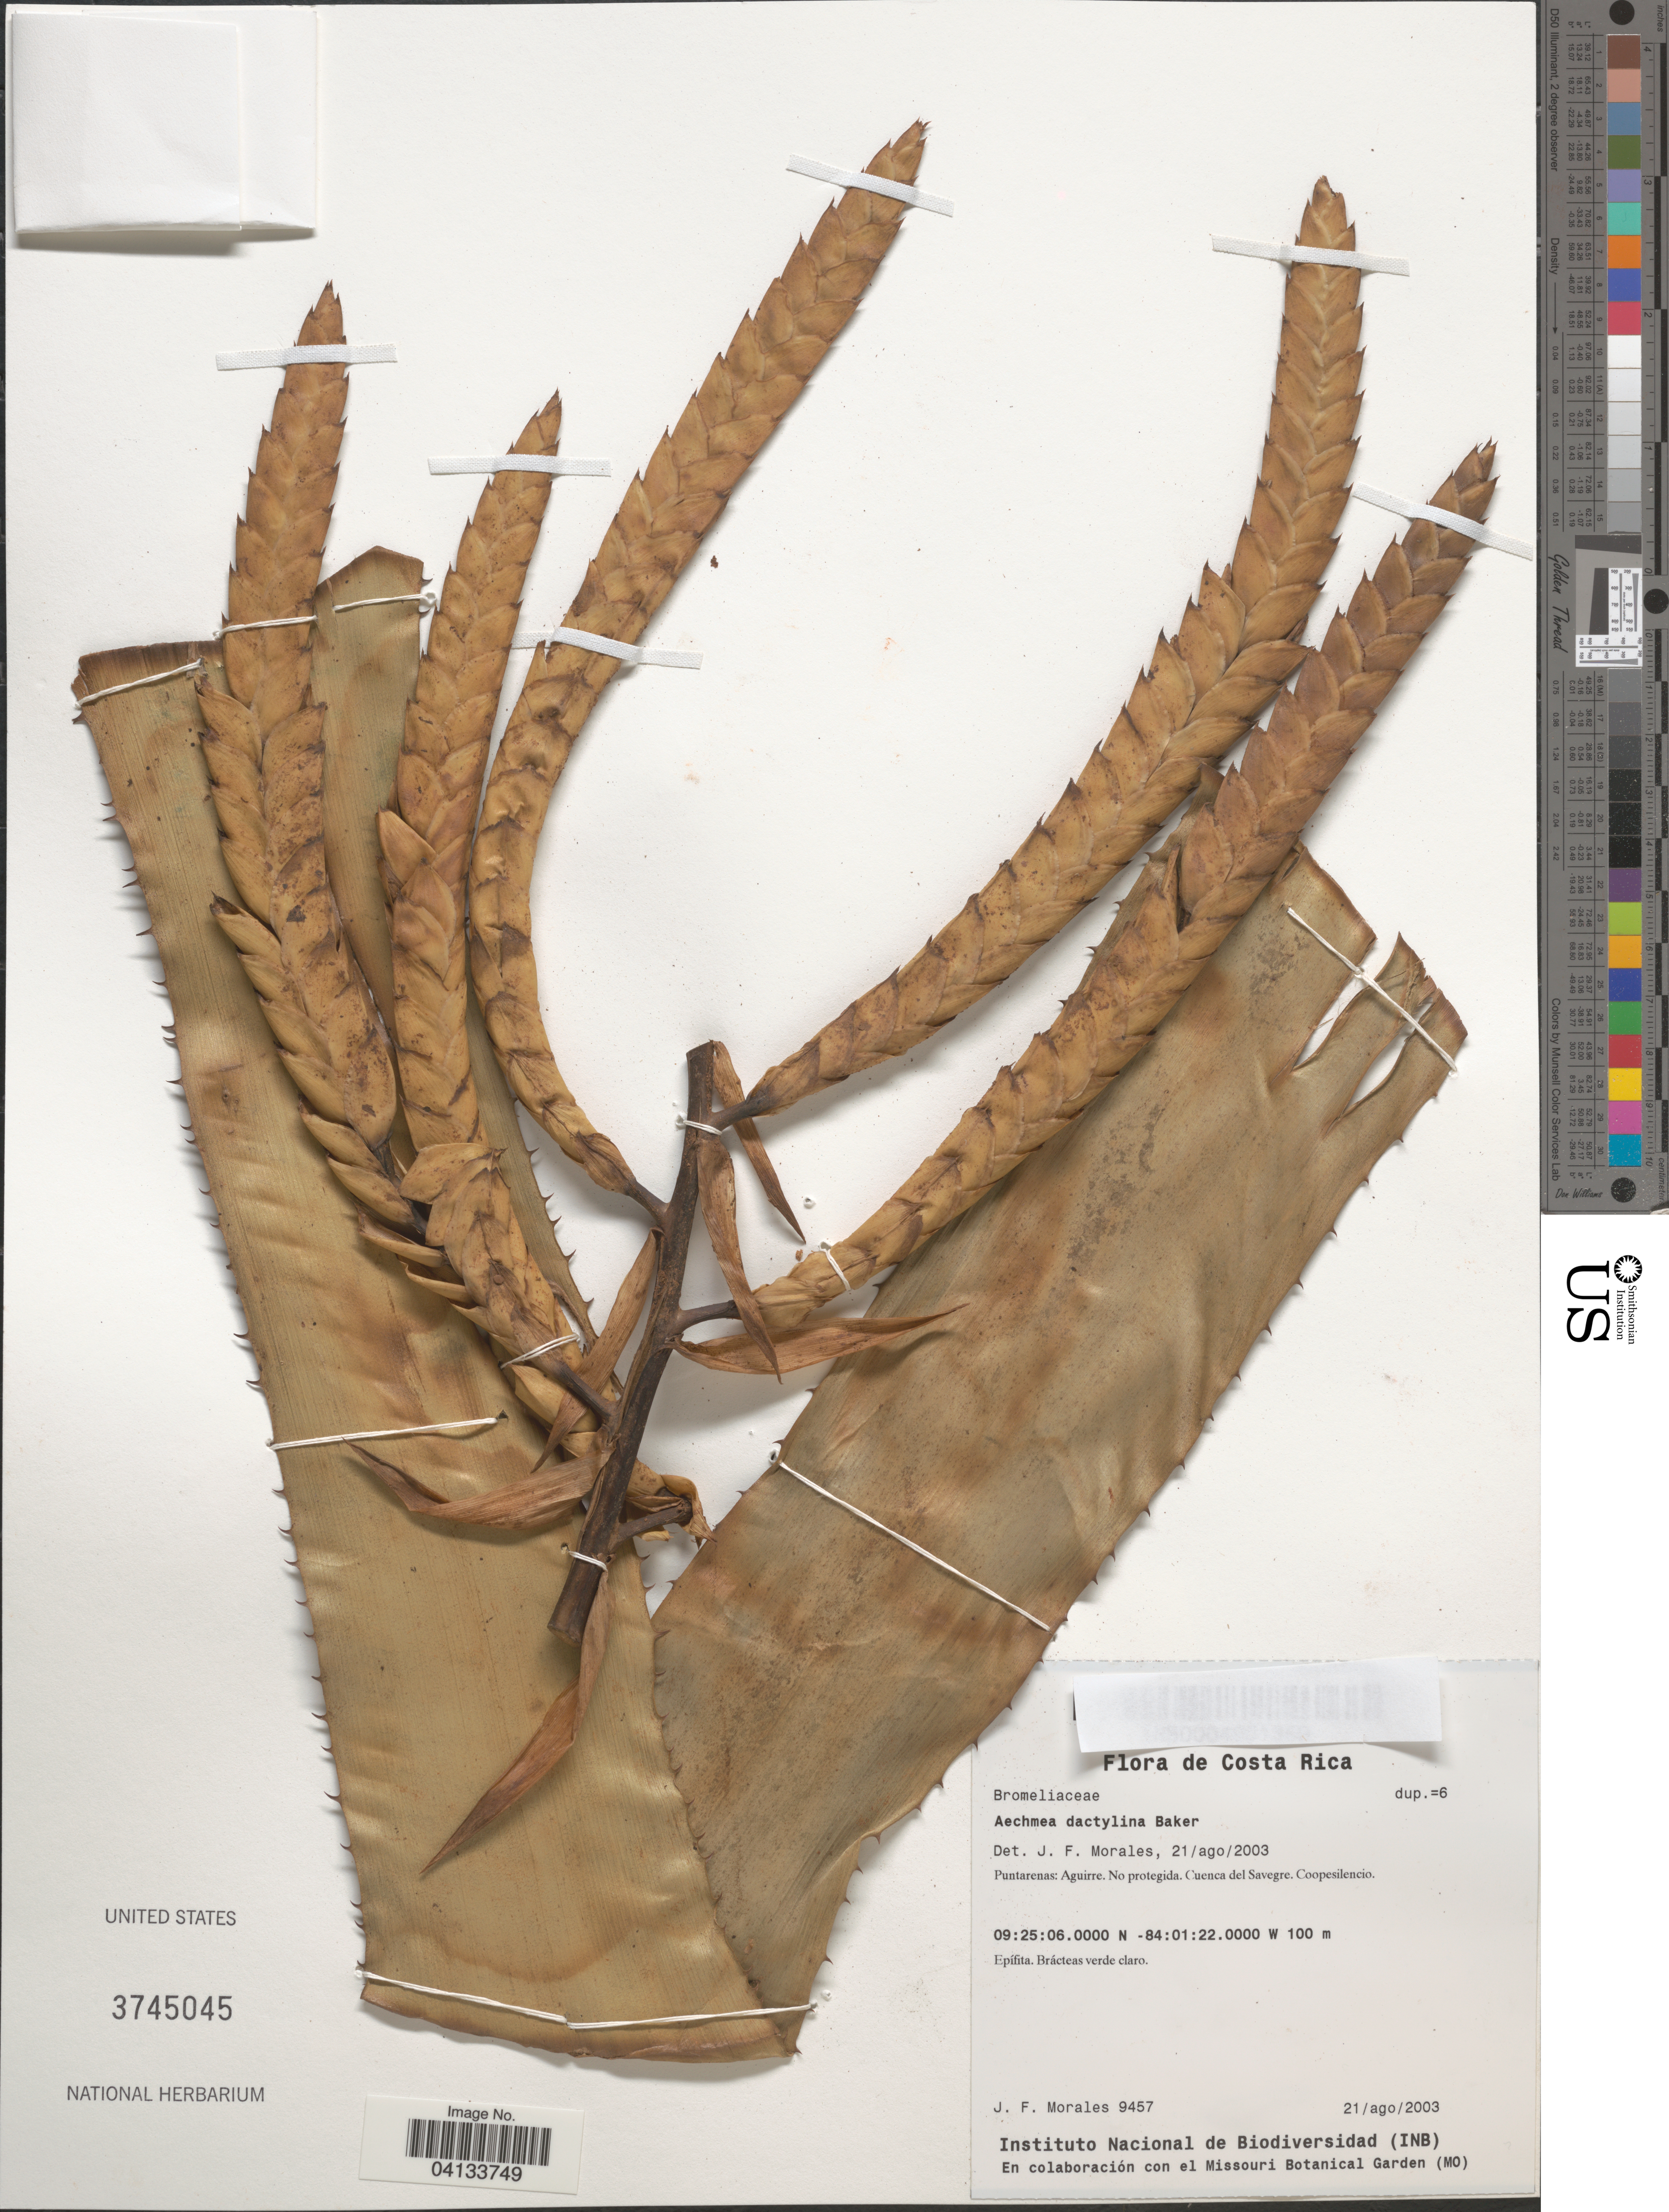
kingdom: Plantae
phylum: Tracheophyta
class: Liliopsida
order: Poales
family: Bromeliaceae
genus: Aechmea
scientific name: Aechmea dactylina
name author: Baker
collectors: J. Morales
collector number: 9457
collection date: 2003-08-21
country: Costa Rica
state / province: Puntarenas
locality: Aguirre. No protegida. Cuenca del Savegre. Coopesilencio.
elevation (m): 100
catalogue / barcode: US 3745045